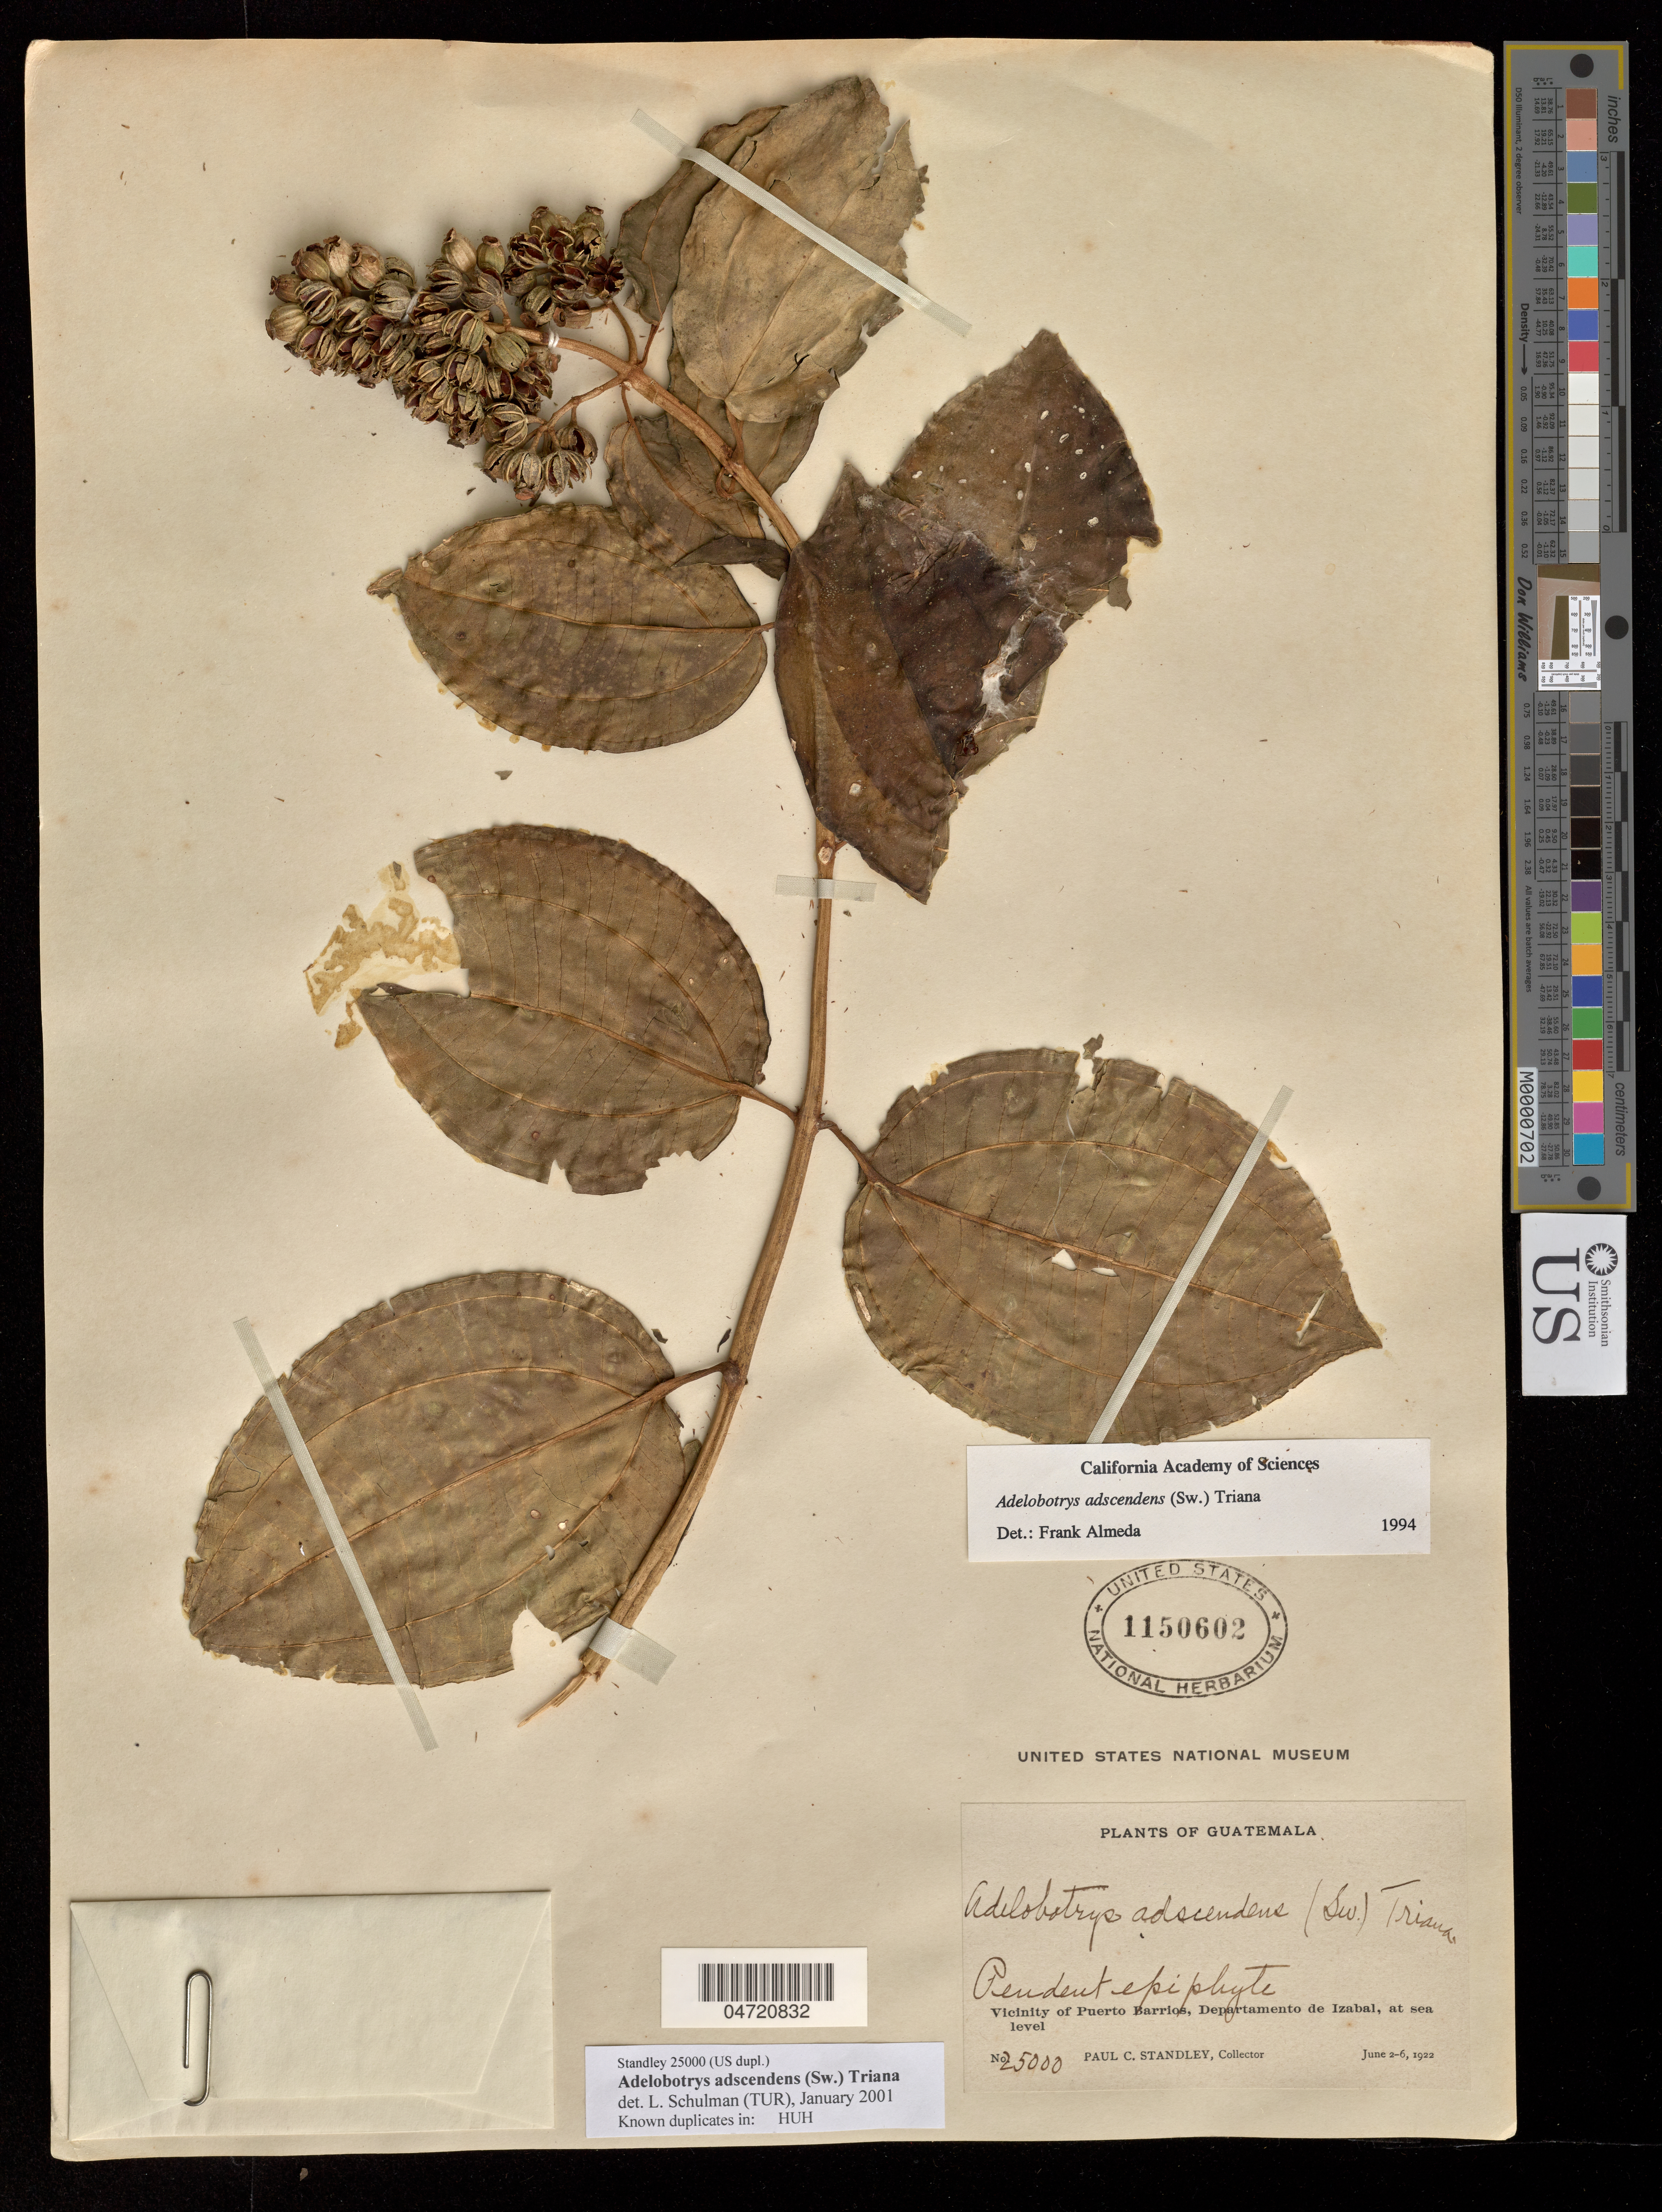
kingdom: Plantae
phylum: Tracheophyta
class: Magnoliopsida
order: Myrtales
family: Melastomataceae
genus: Adelobotrys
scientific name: Adelobotrys adscendens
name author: (Sw.) Triana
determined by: Schulman, Leif, (TUR), University of Turku (FINLAND)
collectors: P. C. Standley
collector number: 25000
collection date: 1922-06-02/1922-06-06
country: Guatemala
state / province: Izabal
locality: Vicinity of Puerto Barrios, Departamento de Izabal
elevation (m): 0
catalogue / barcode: US 1150602